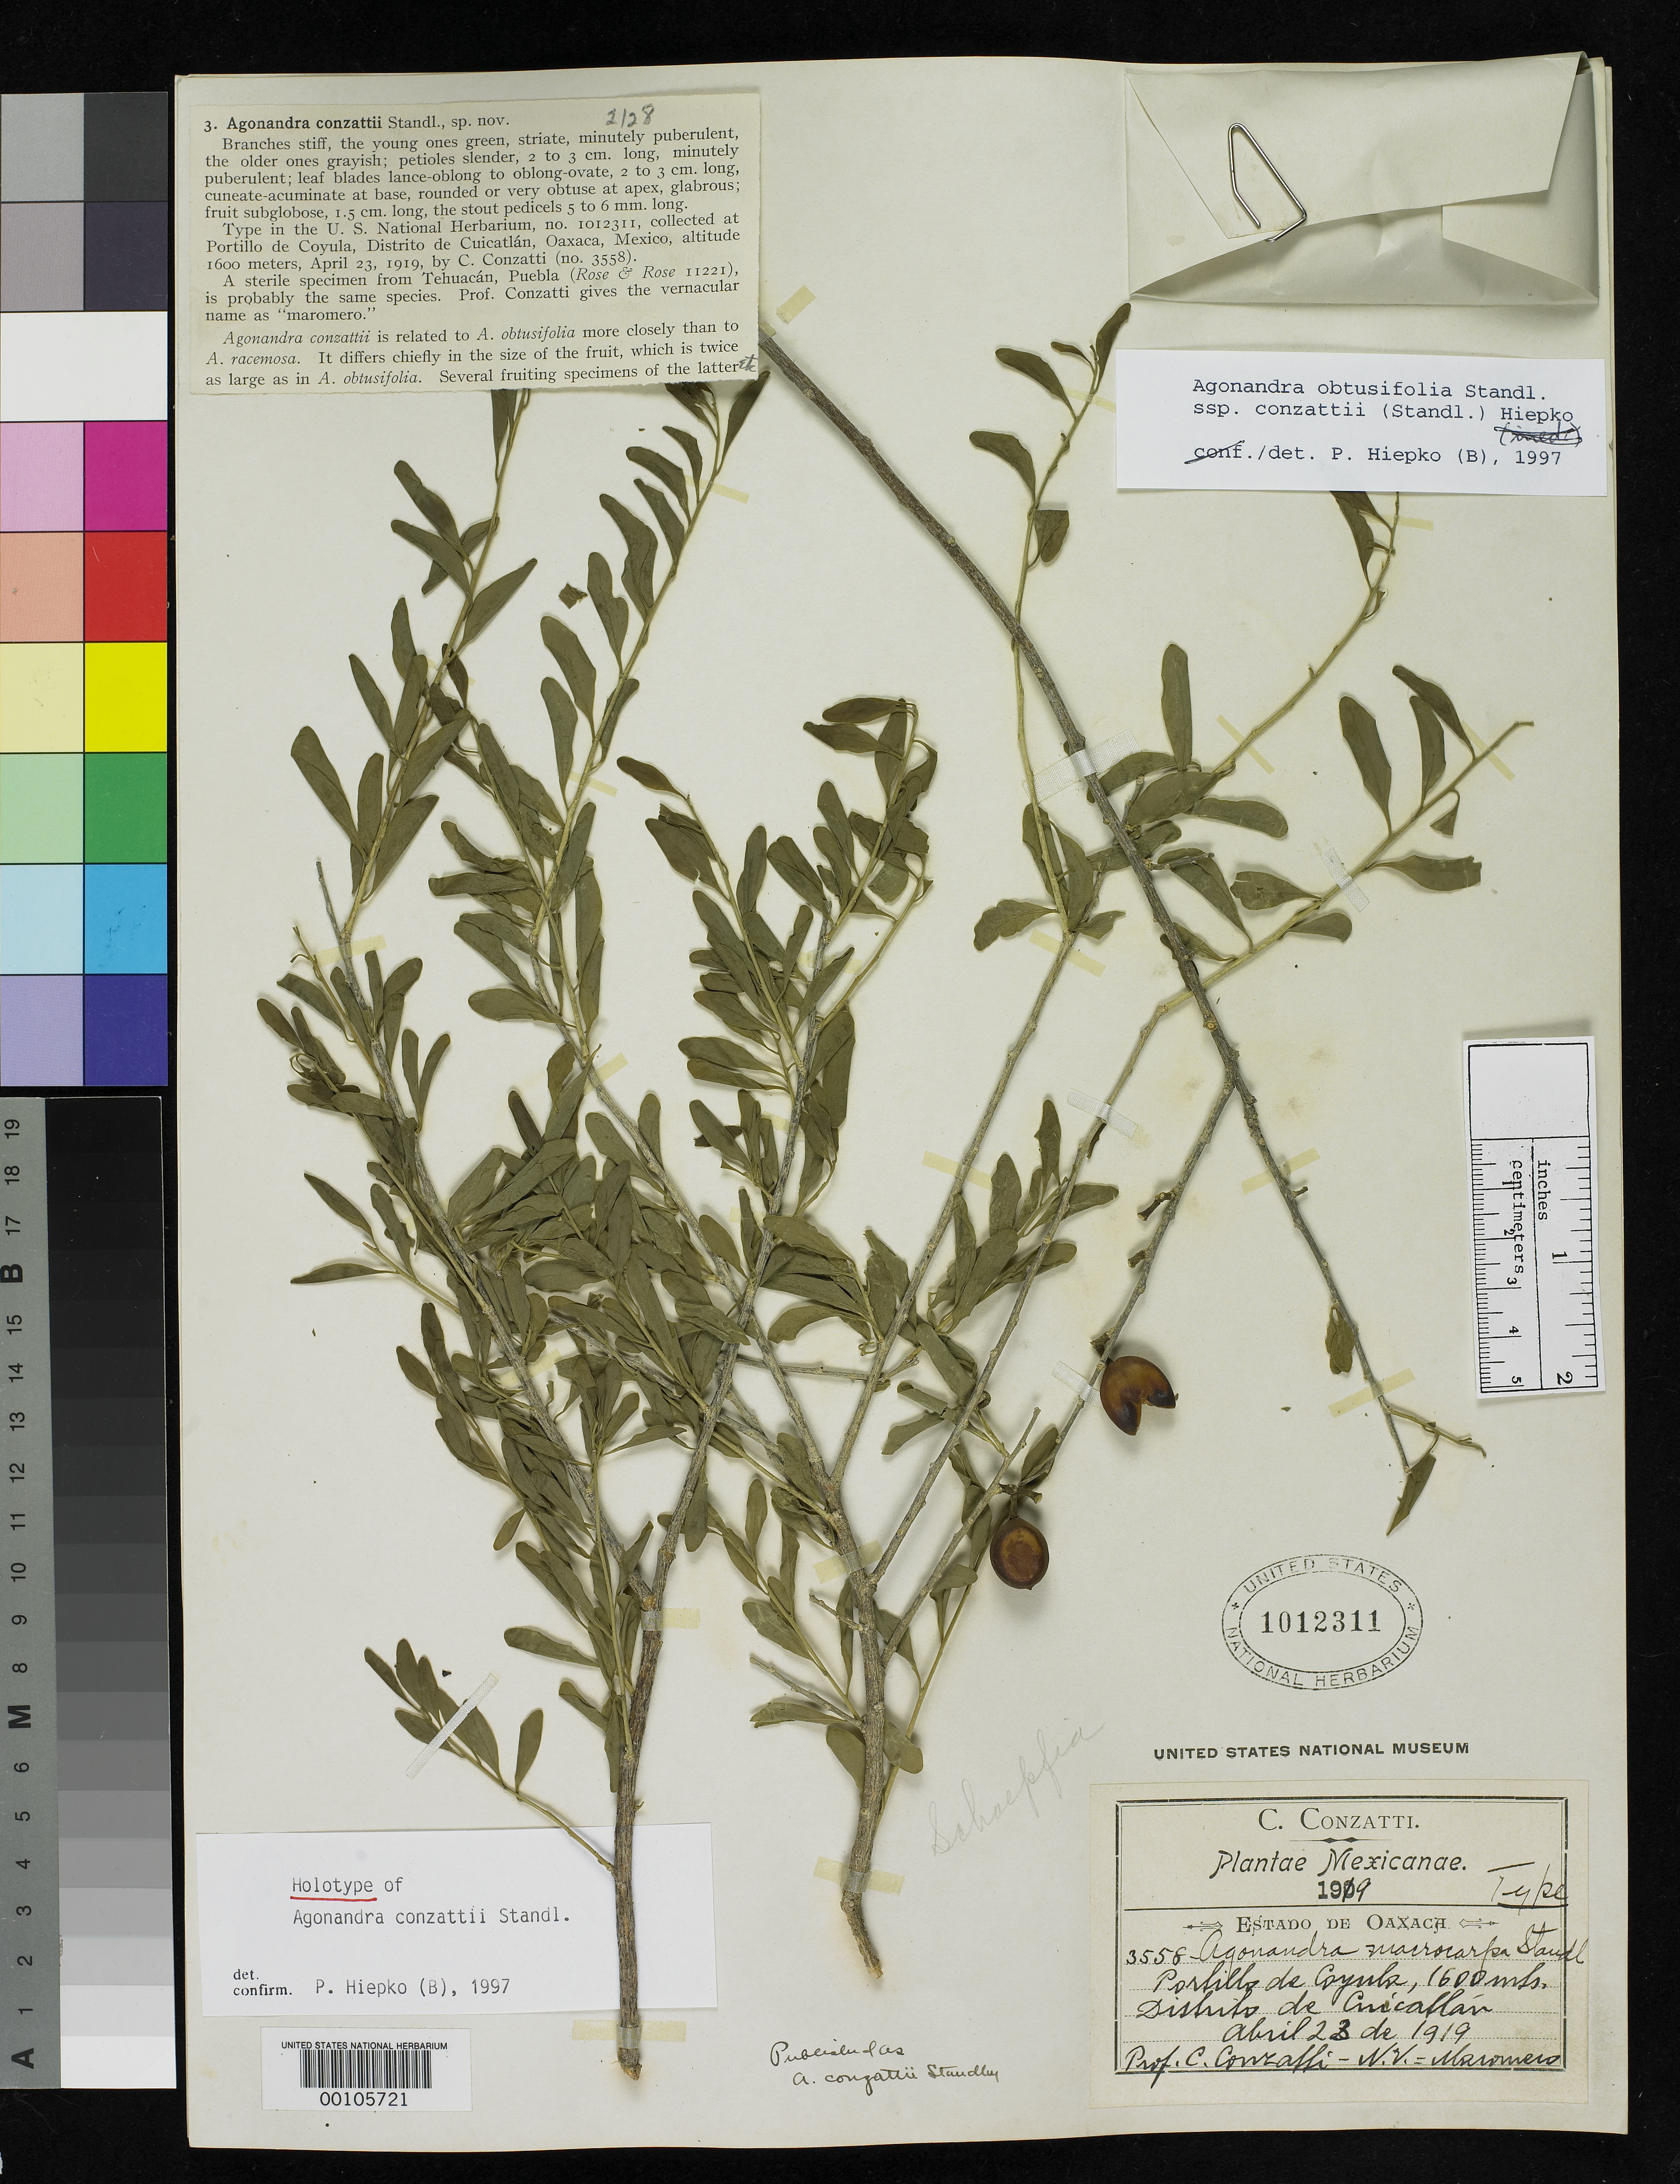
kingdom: Plantae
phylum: Tracheophyta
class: Magnoliopsida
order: Santalales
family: Opiliaceae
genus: Agonandra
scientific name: Agonandra conzattii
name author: Standl.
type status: Holotype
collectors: C. Conzatti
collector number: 3558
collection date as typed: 23 Apr 1919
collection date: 1919-04-23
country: Mexico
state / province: Oaxaca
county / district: Cuicatlan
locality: Portillo de Coyula.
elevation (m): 1600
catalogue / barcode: US 1012311